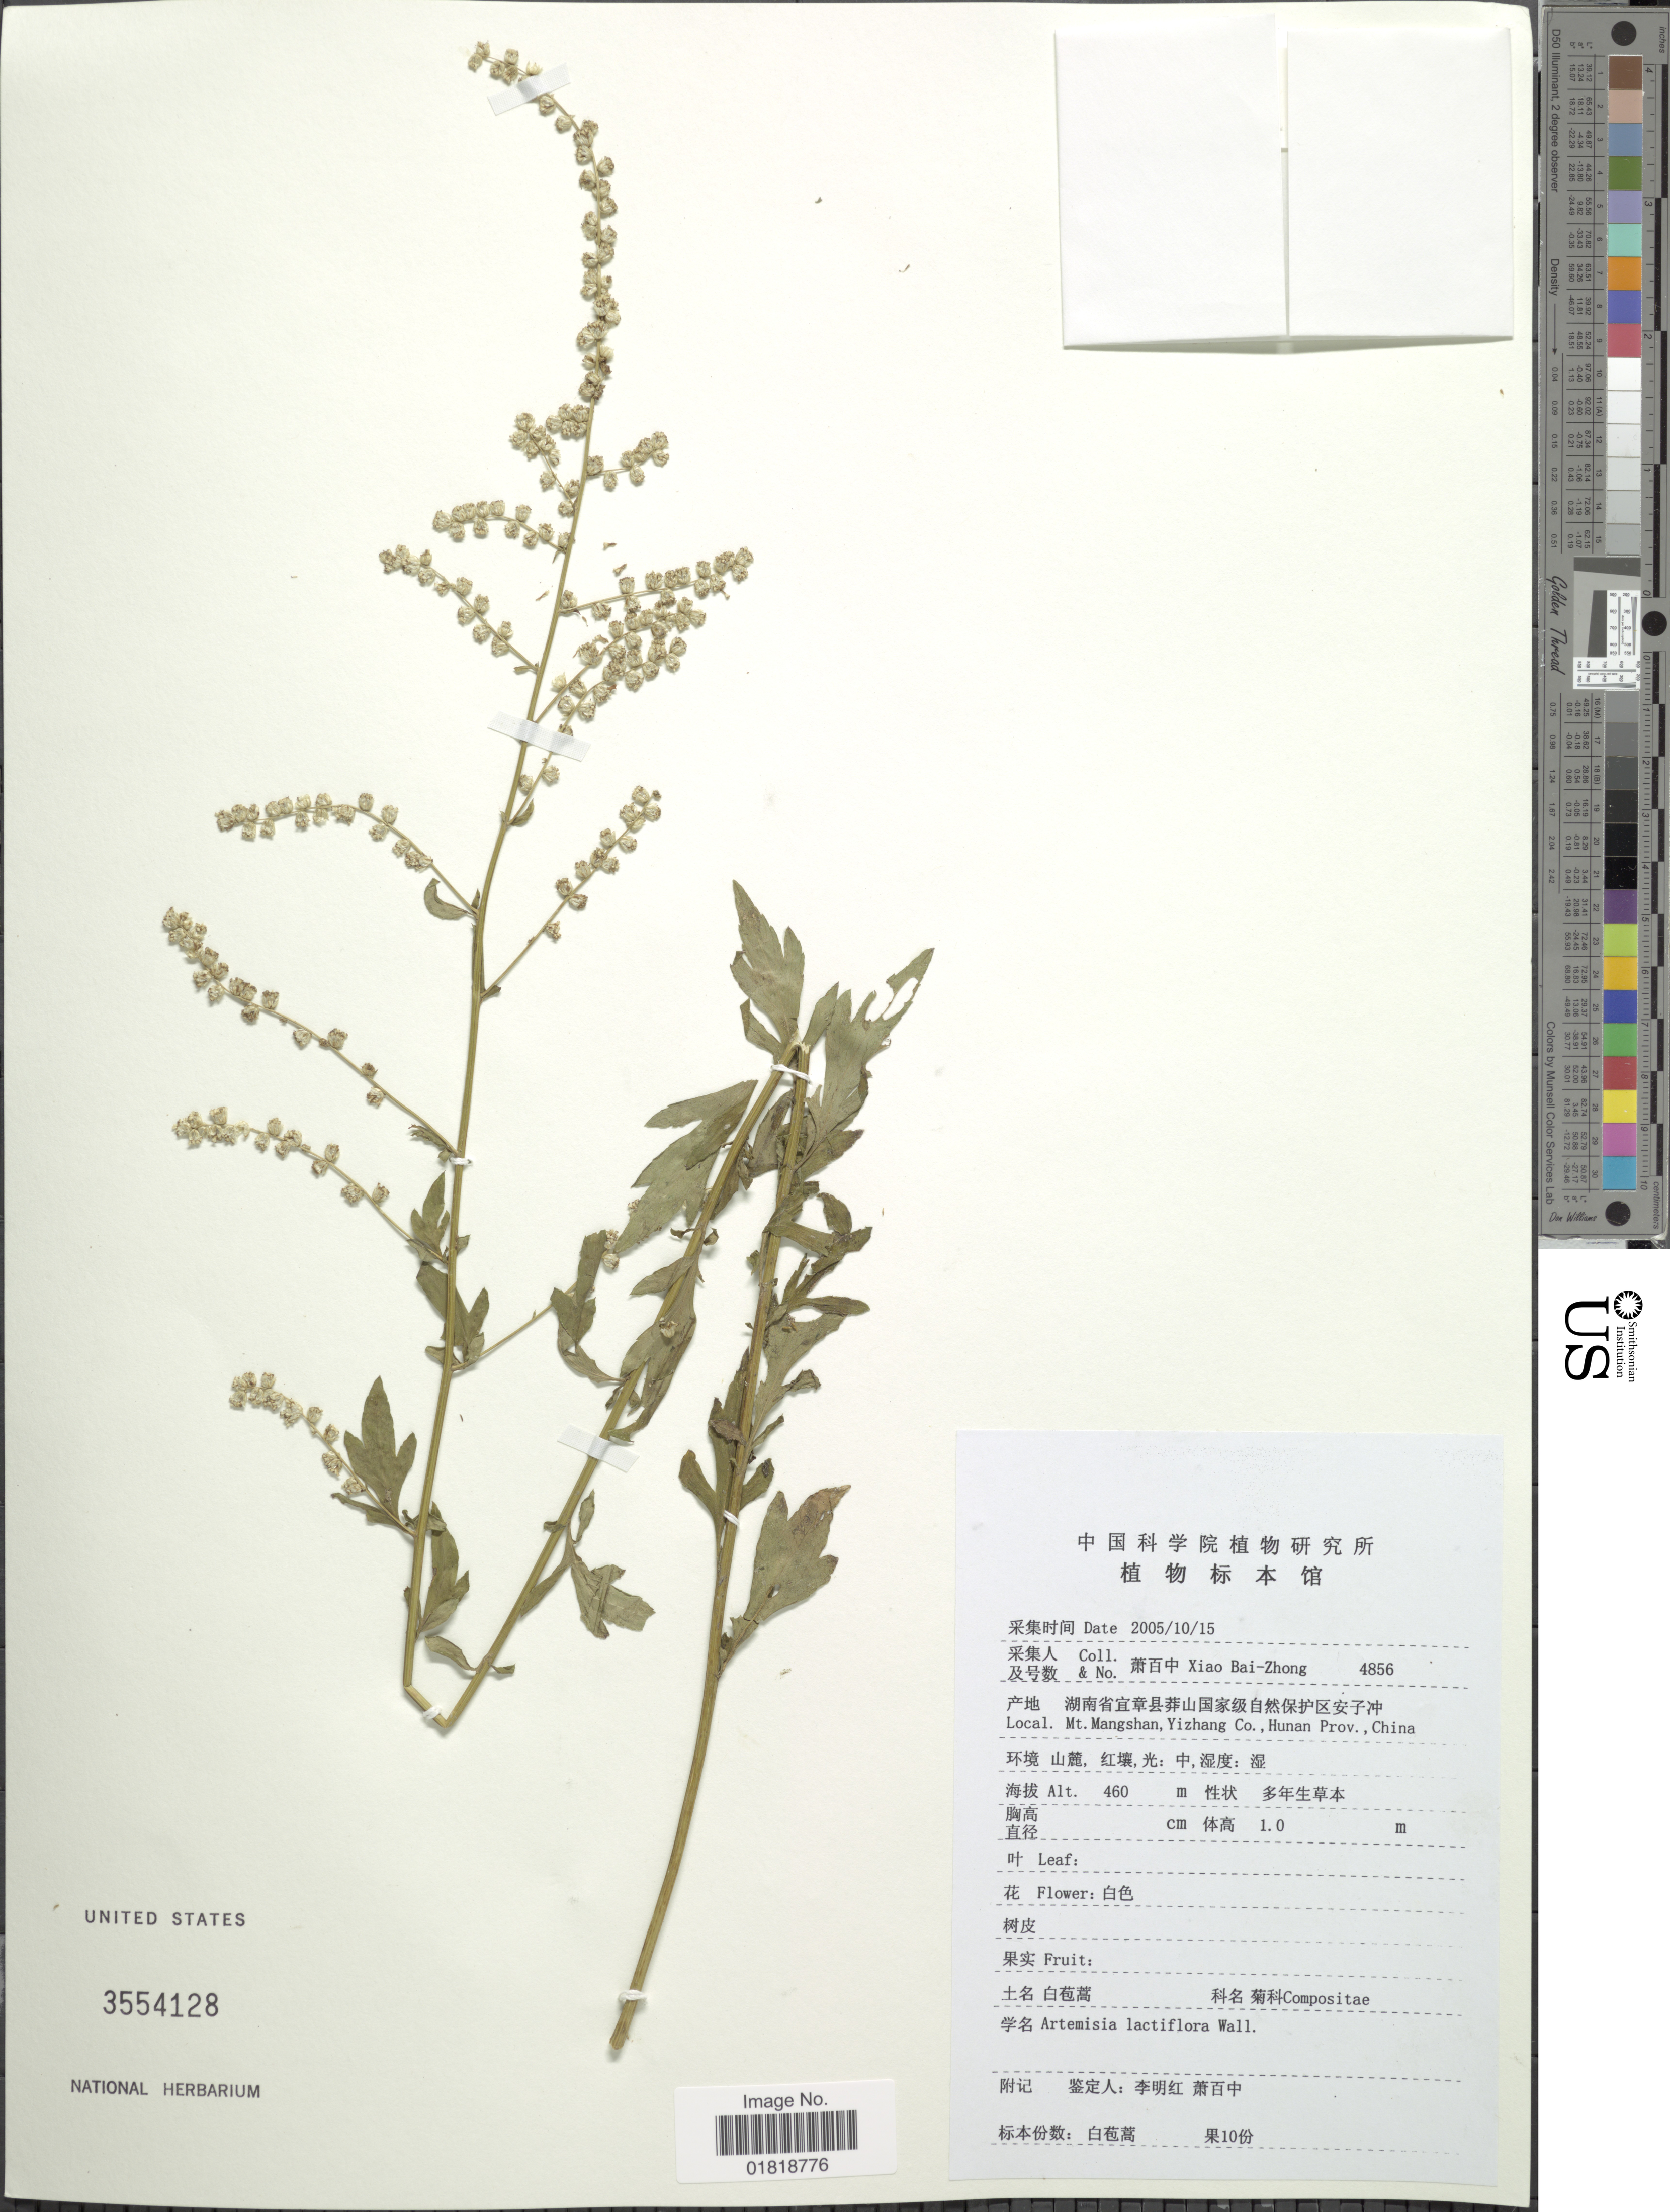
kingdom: Plantae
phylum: Tracheophyta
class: Magnoliopsida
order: Asterales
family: Asteraceae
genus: Artemisia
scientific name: Artemisia lactiflora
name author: Wall. ex DC.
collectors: B. Z. Xiao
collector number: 4856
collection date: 2005-10-15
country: China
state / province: Hunan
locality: Mt. Mangshan, Yizhang Co.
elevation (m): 460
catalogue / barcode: US 3554128